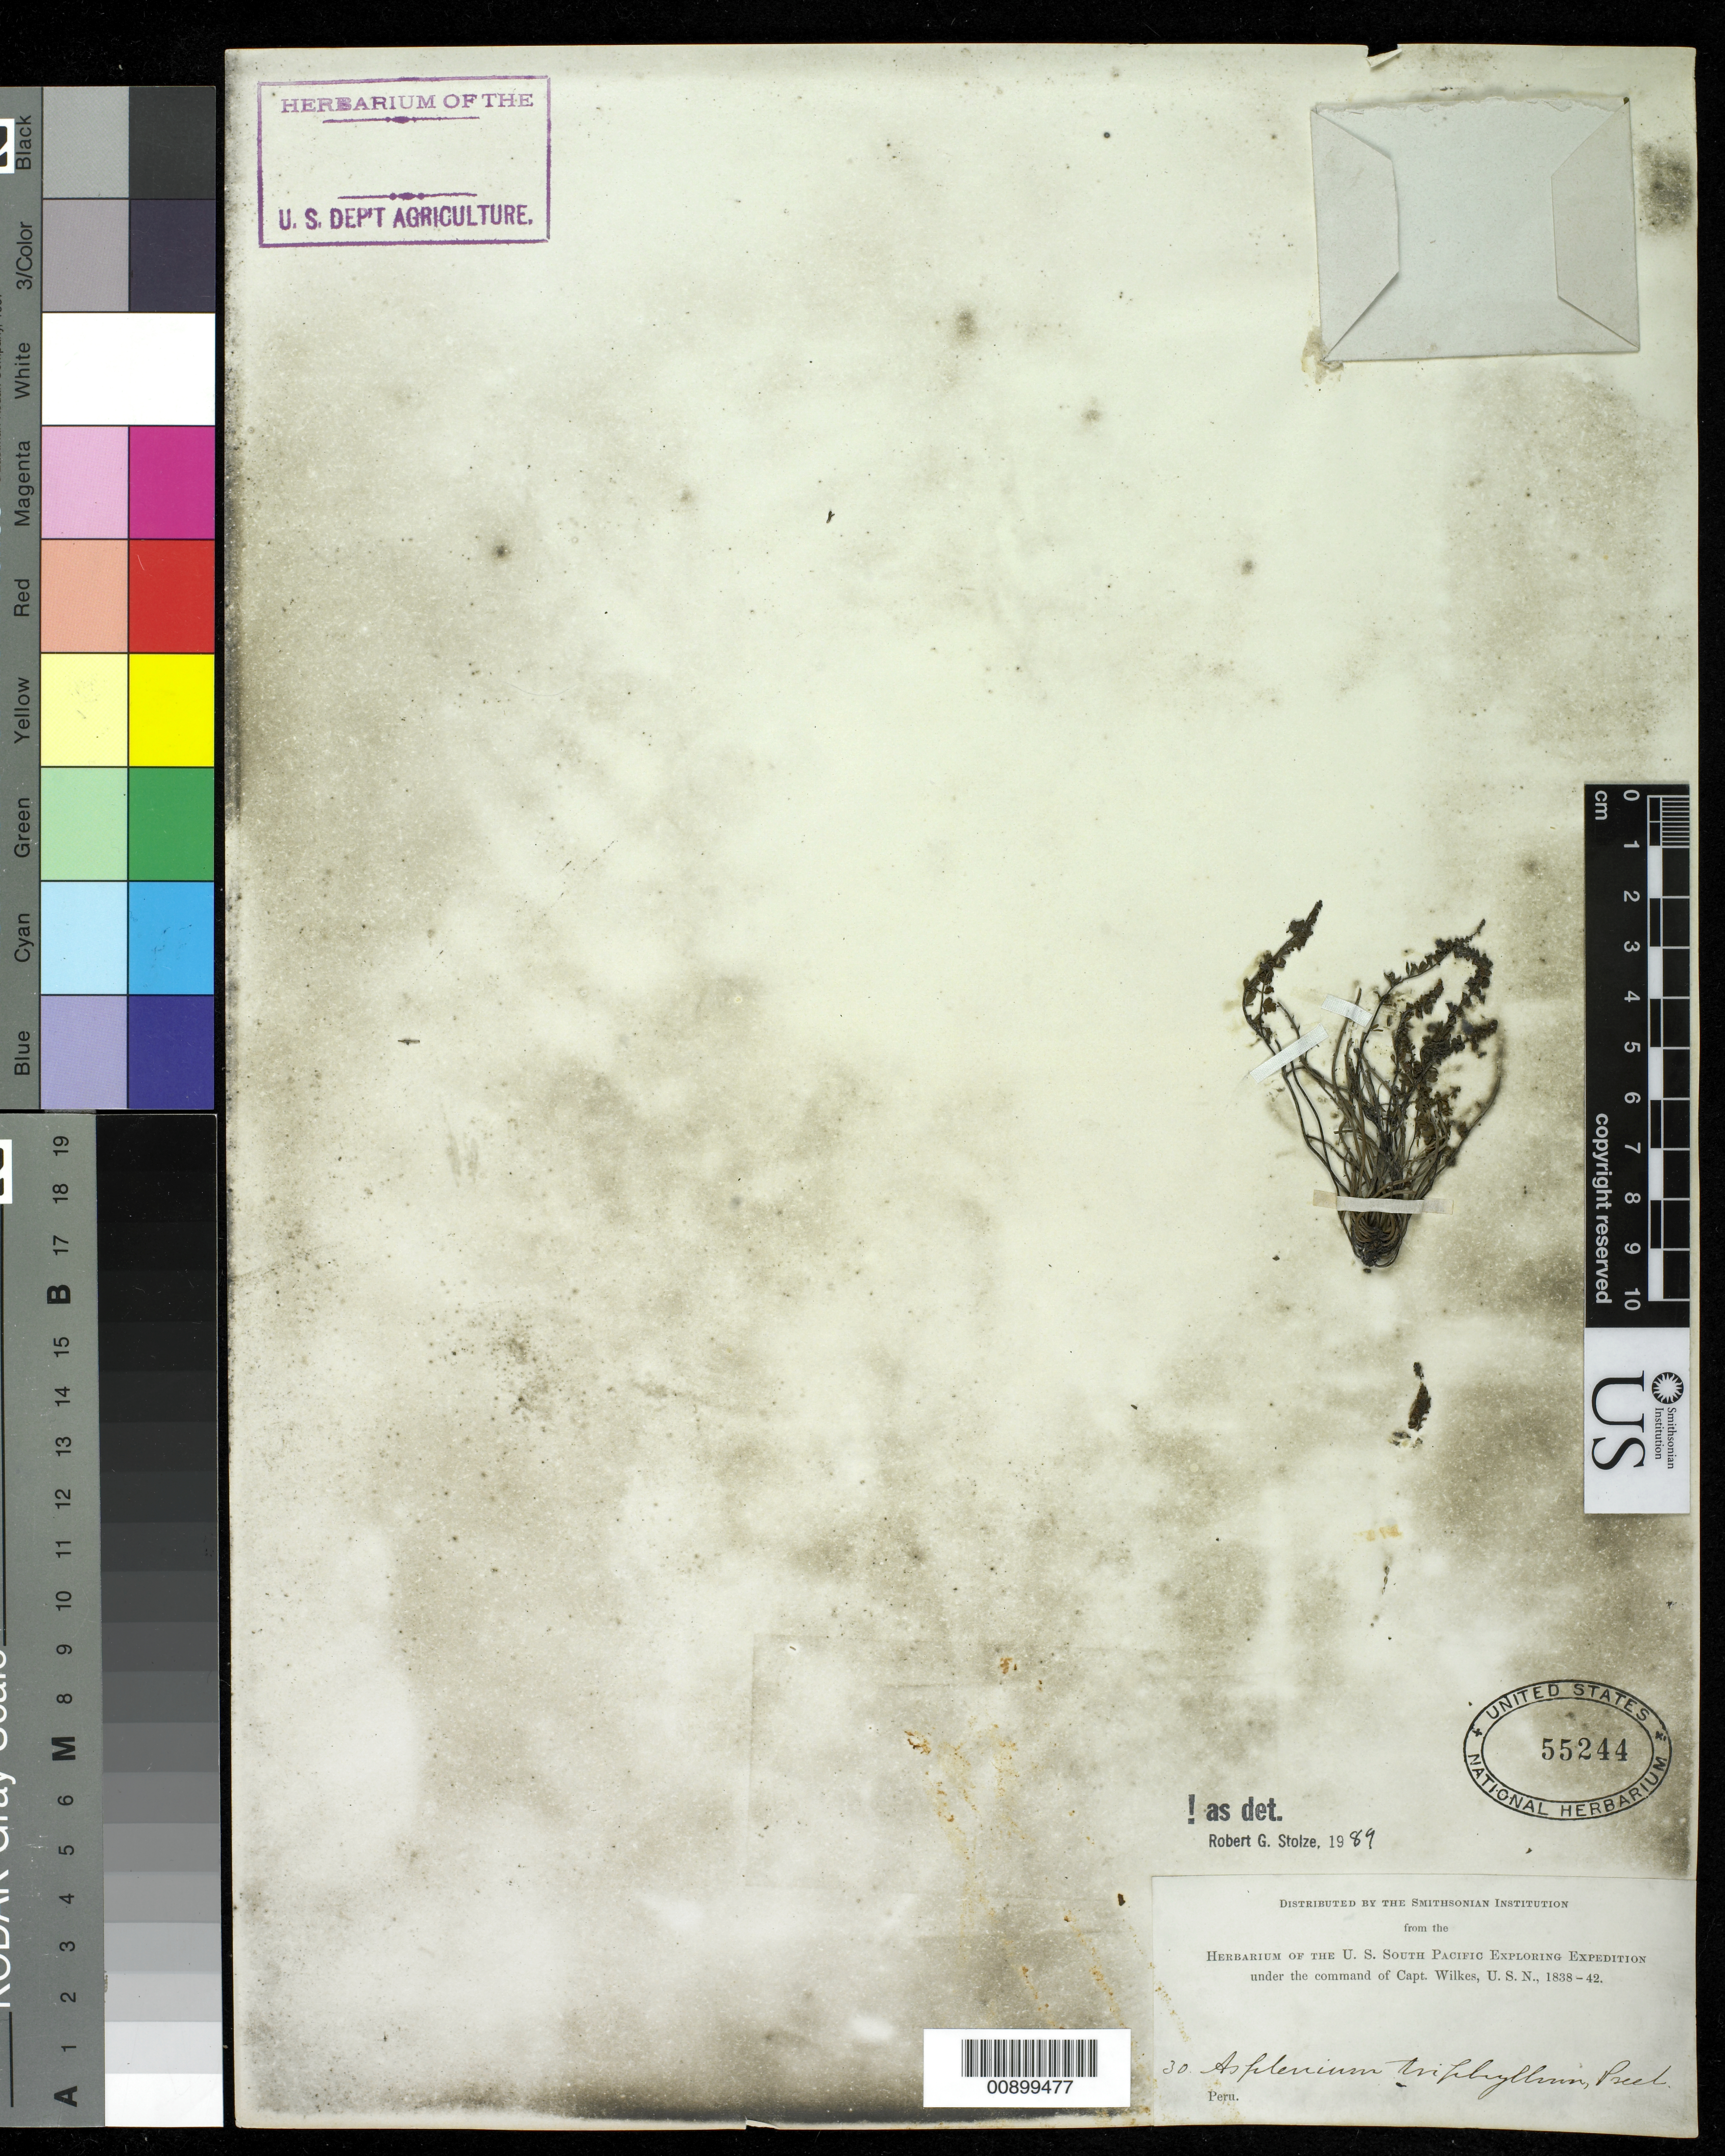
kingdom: Plantae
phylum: Tracheophyta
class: Polypodiopsida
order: Polypodiales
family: Aspleniaceae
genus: Asplenium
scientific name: Asplenium triphyllum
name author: C. Presl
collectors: Wilkes Explor. Exped.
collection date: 1838/1842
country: Peru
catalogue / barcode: US 55244